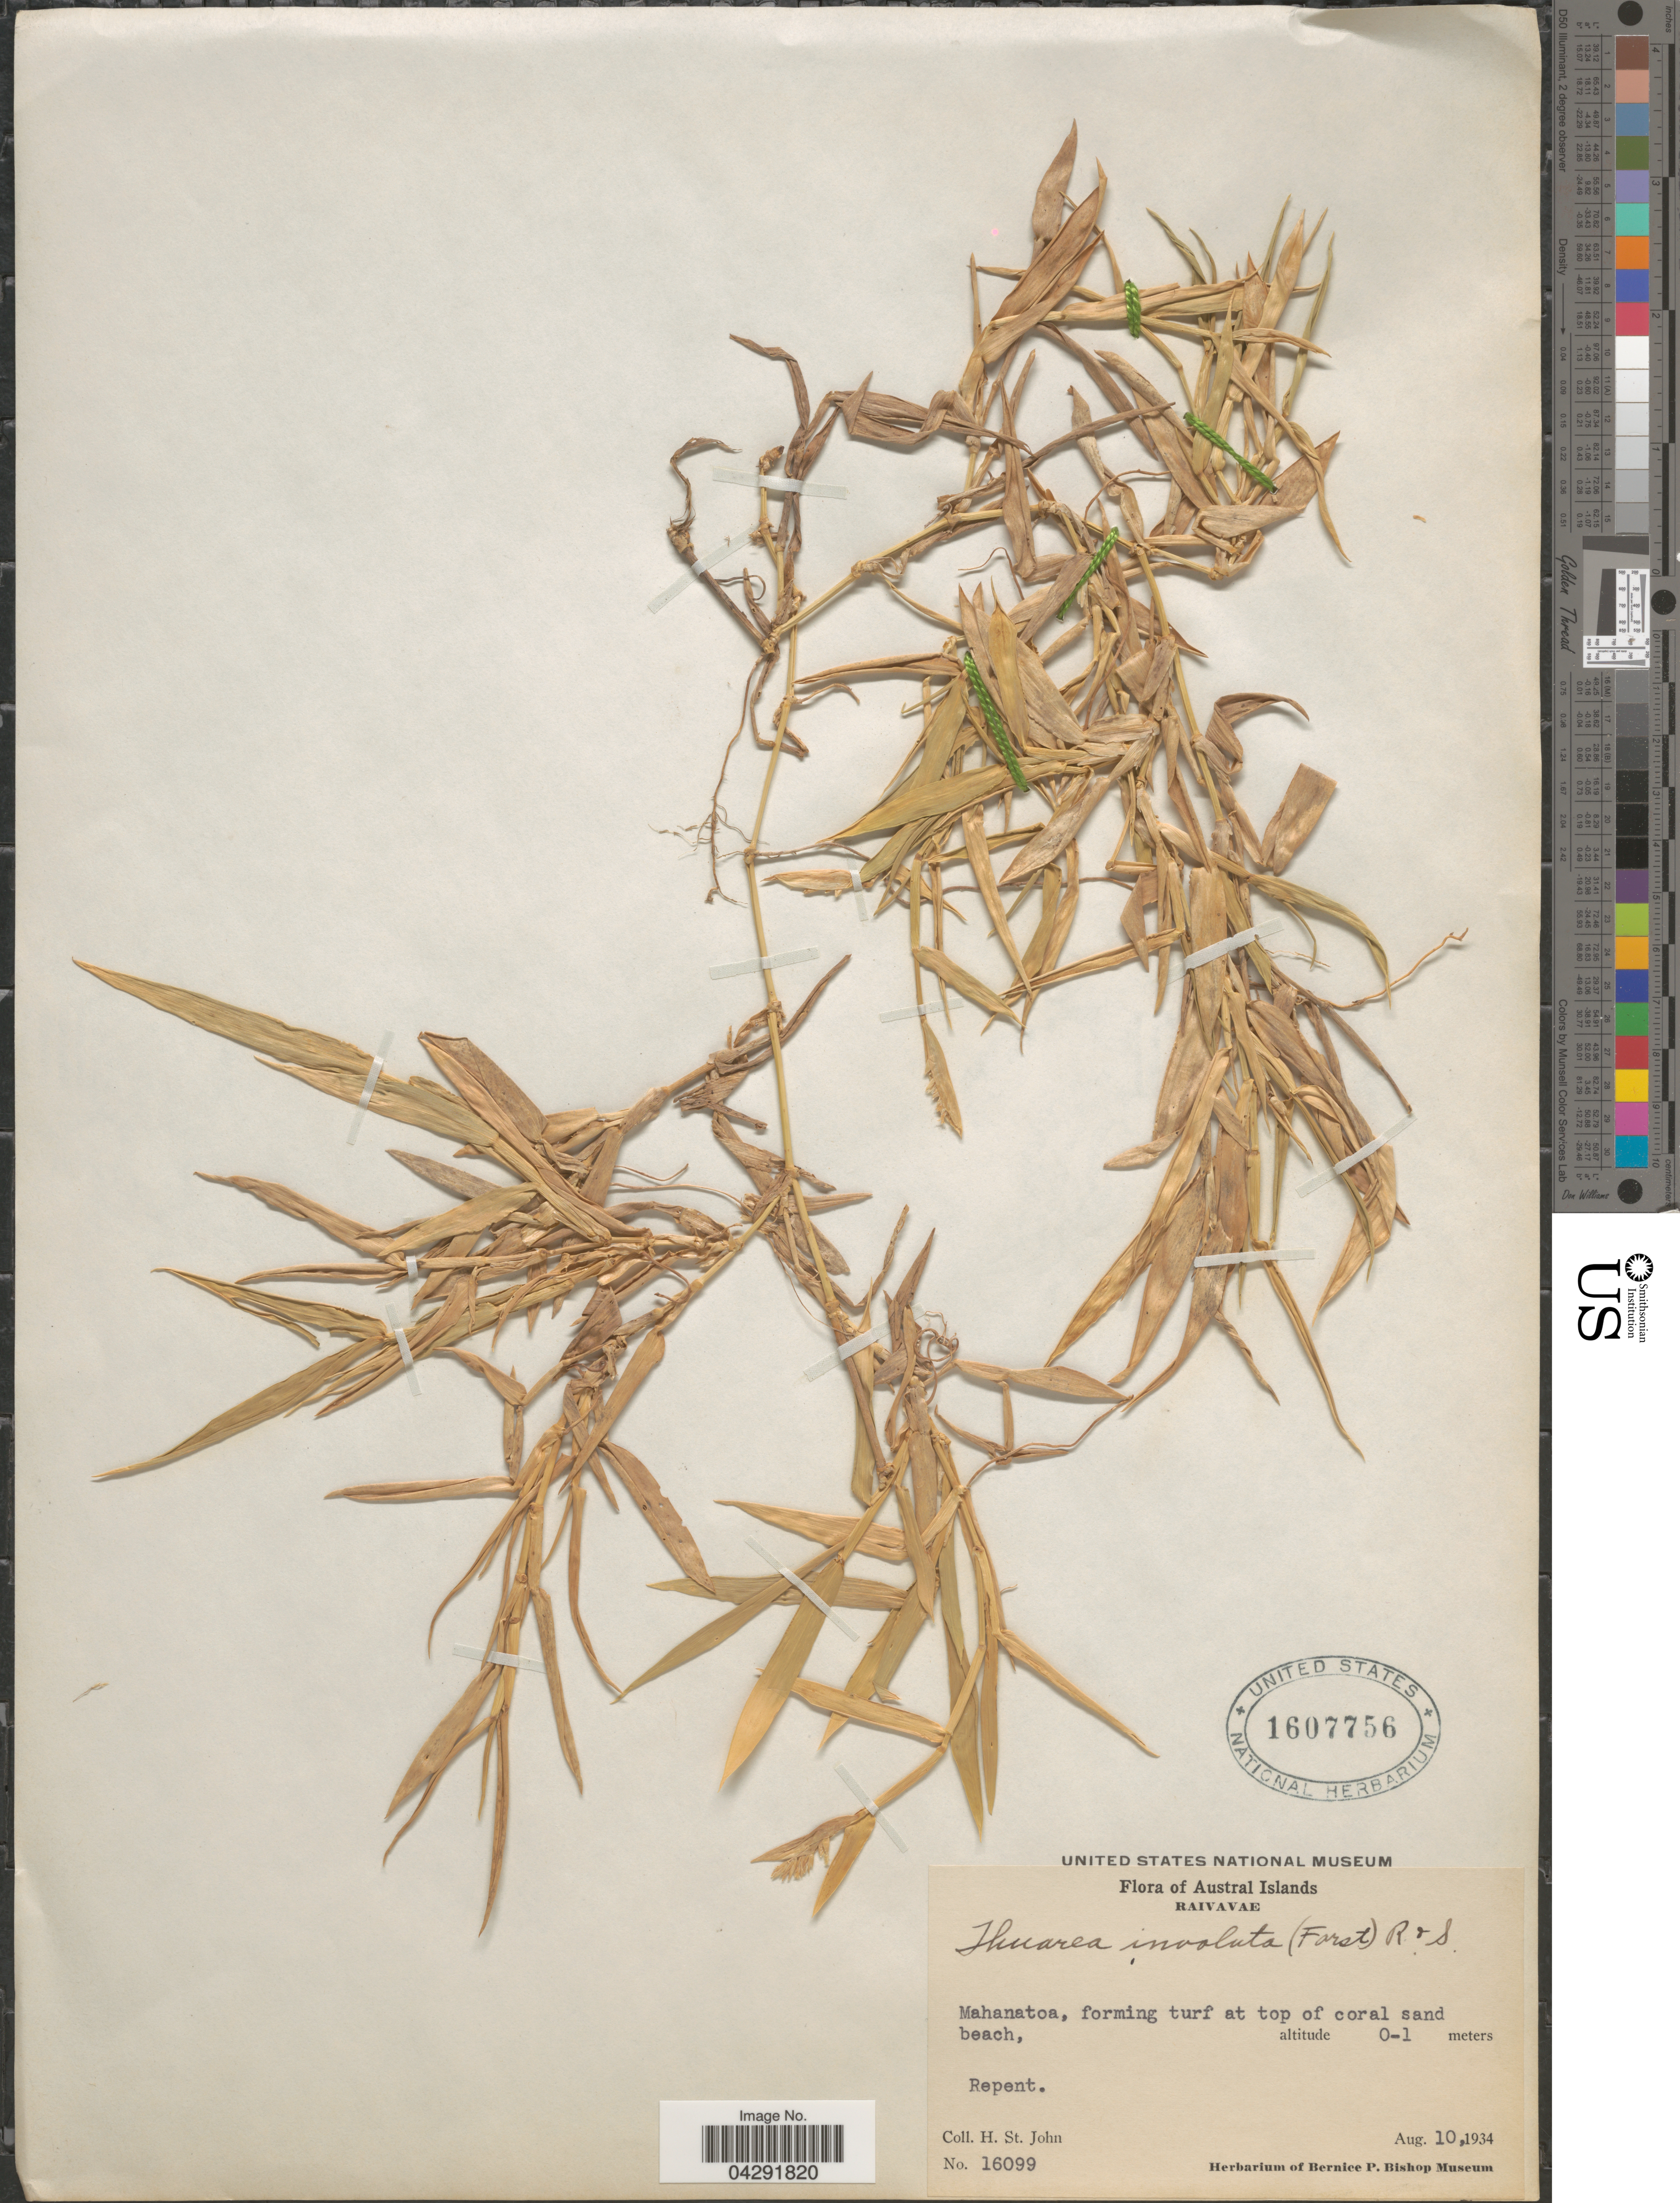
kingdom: Plantae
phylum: Tracheophyta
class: Liliopsida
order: Poales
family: Poaceae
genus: Thuarea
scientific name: Thuarea involuta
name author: (G. Forst.) R. Br. ex Sm.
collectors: H. St. John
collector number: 16099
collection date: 1934-08-10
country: French Polynesia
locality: Austral Islands. Raivavae. Mahanatoa, forming turf at top of coral sand beach.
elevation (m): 0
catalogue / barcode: US 1607756